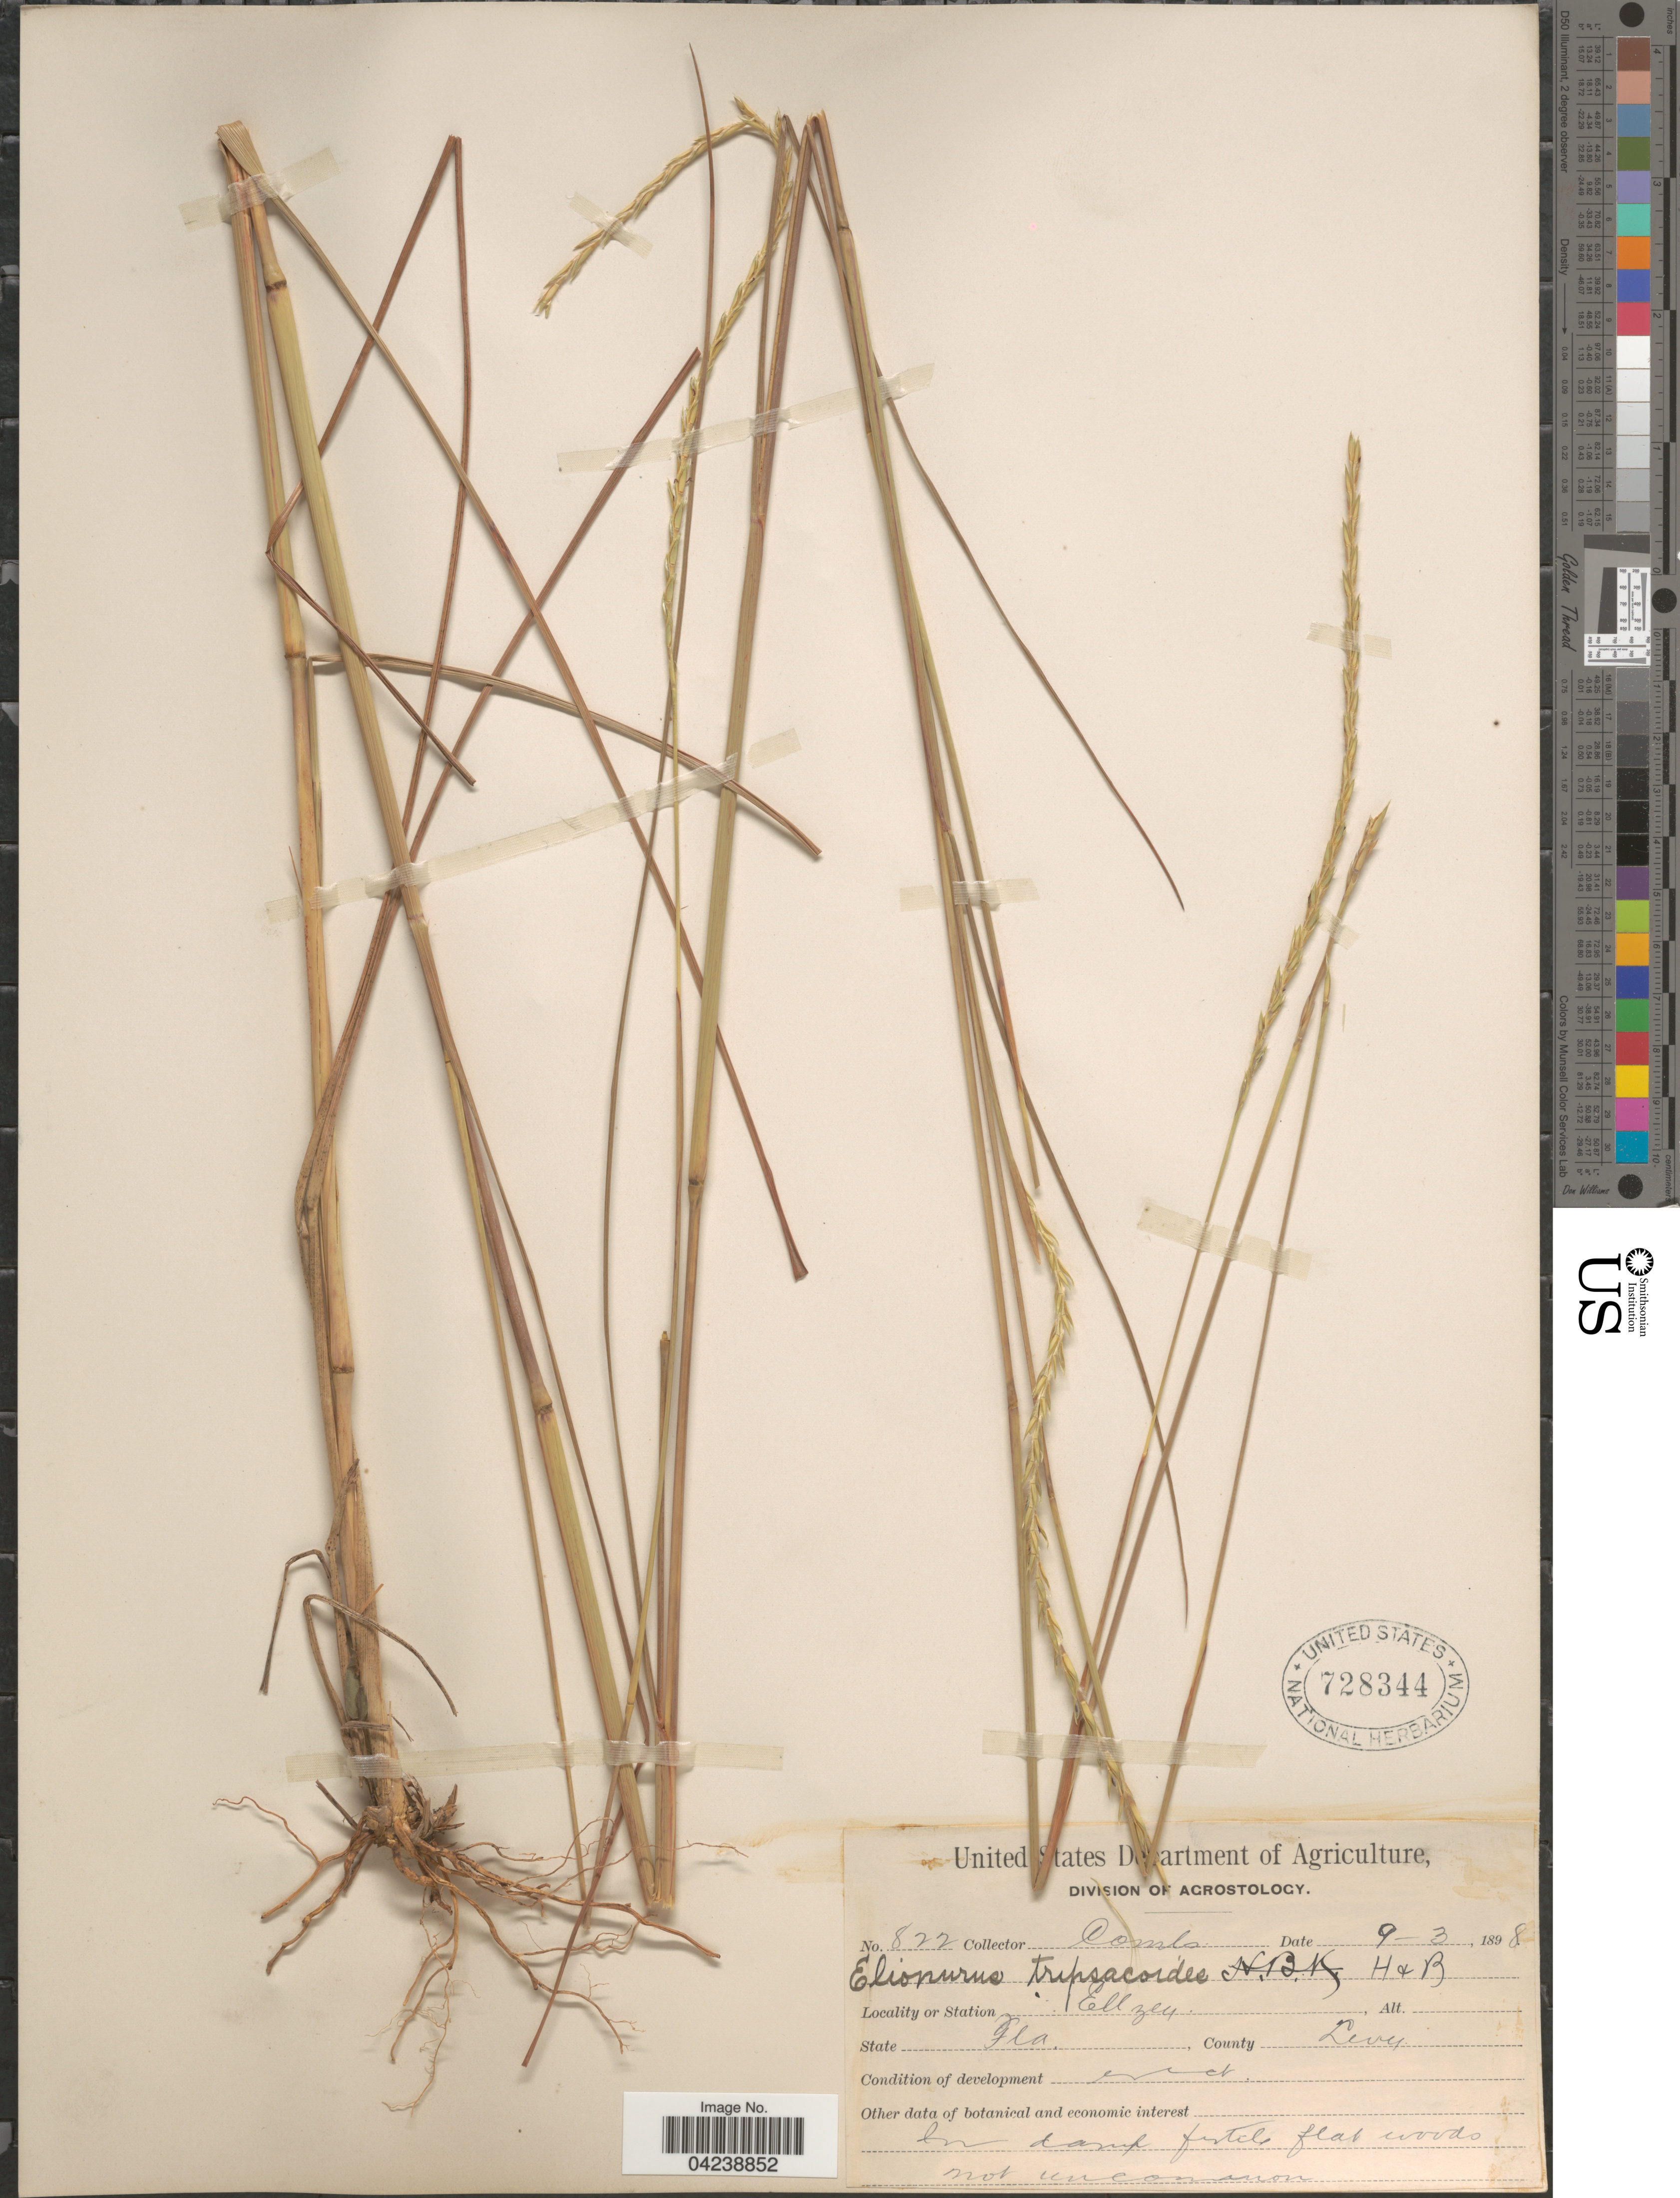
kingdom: Plantae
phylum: Tracheophyta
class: Liliopsida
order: Poales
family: Poaceae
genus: Elionurus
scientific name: Elionurus tripsacoides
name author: Humb. & Bonpl. ex Willd.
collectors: -. Combs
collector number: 822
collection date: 1898-09-03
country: United States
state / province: Florida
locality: Ellzey. County Levy.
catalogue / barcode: US 728344